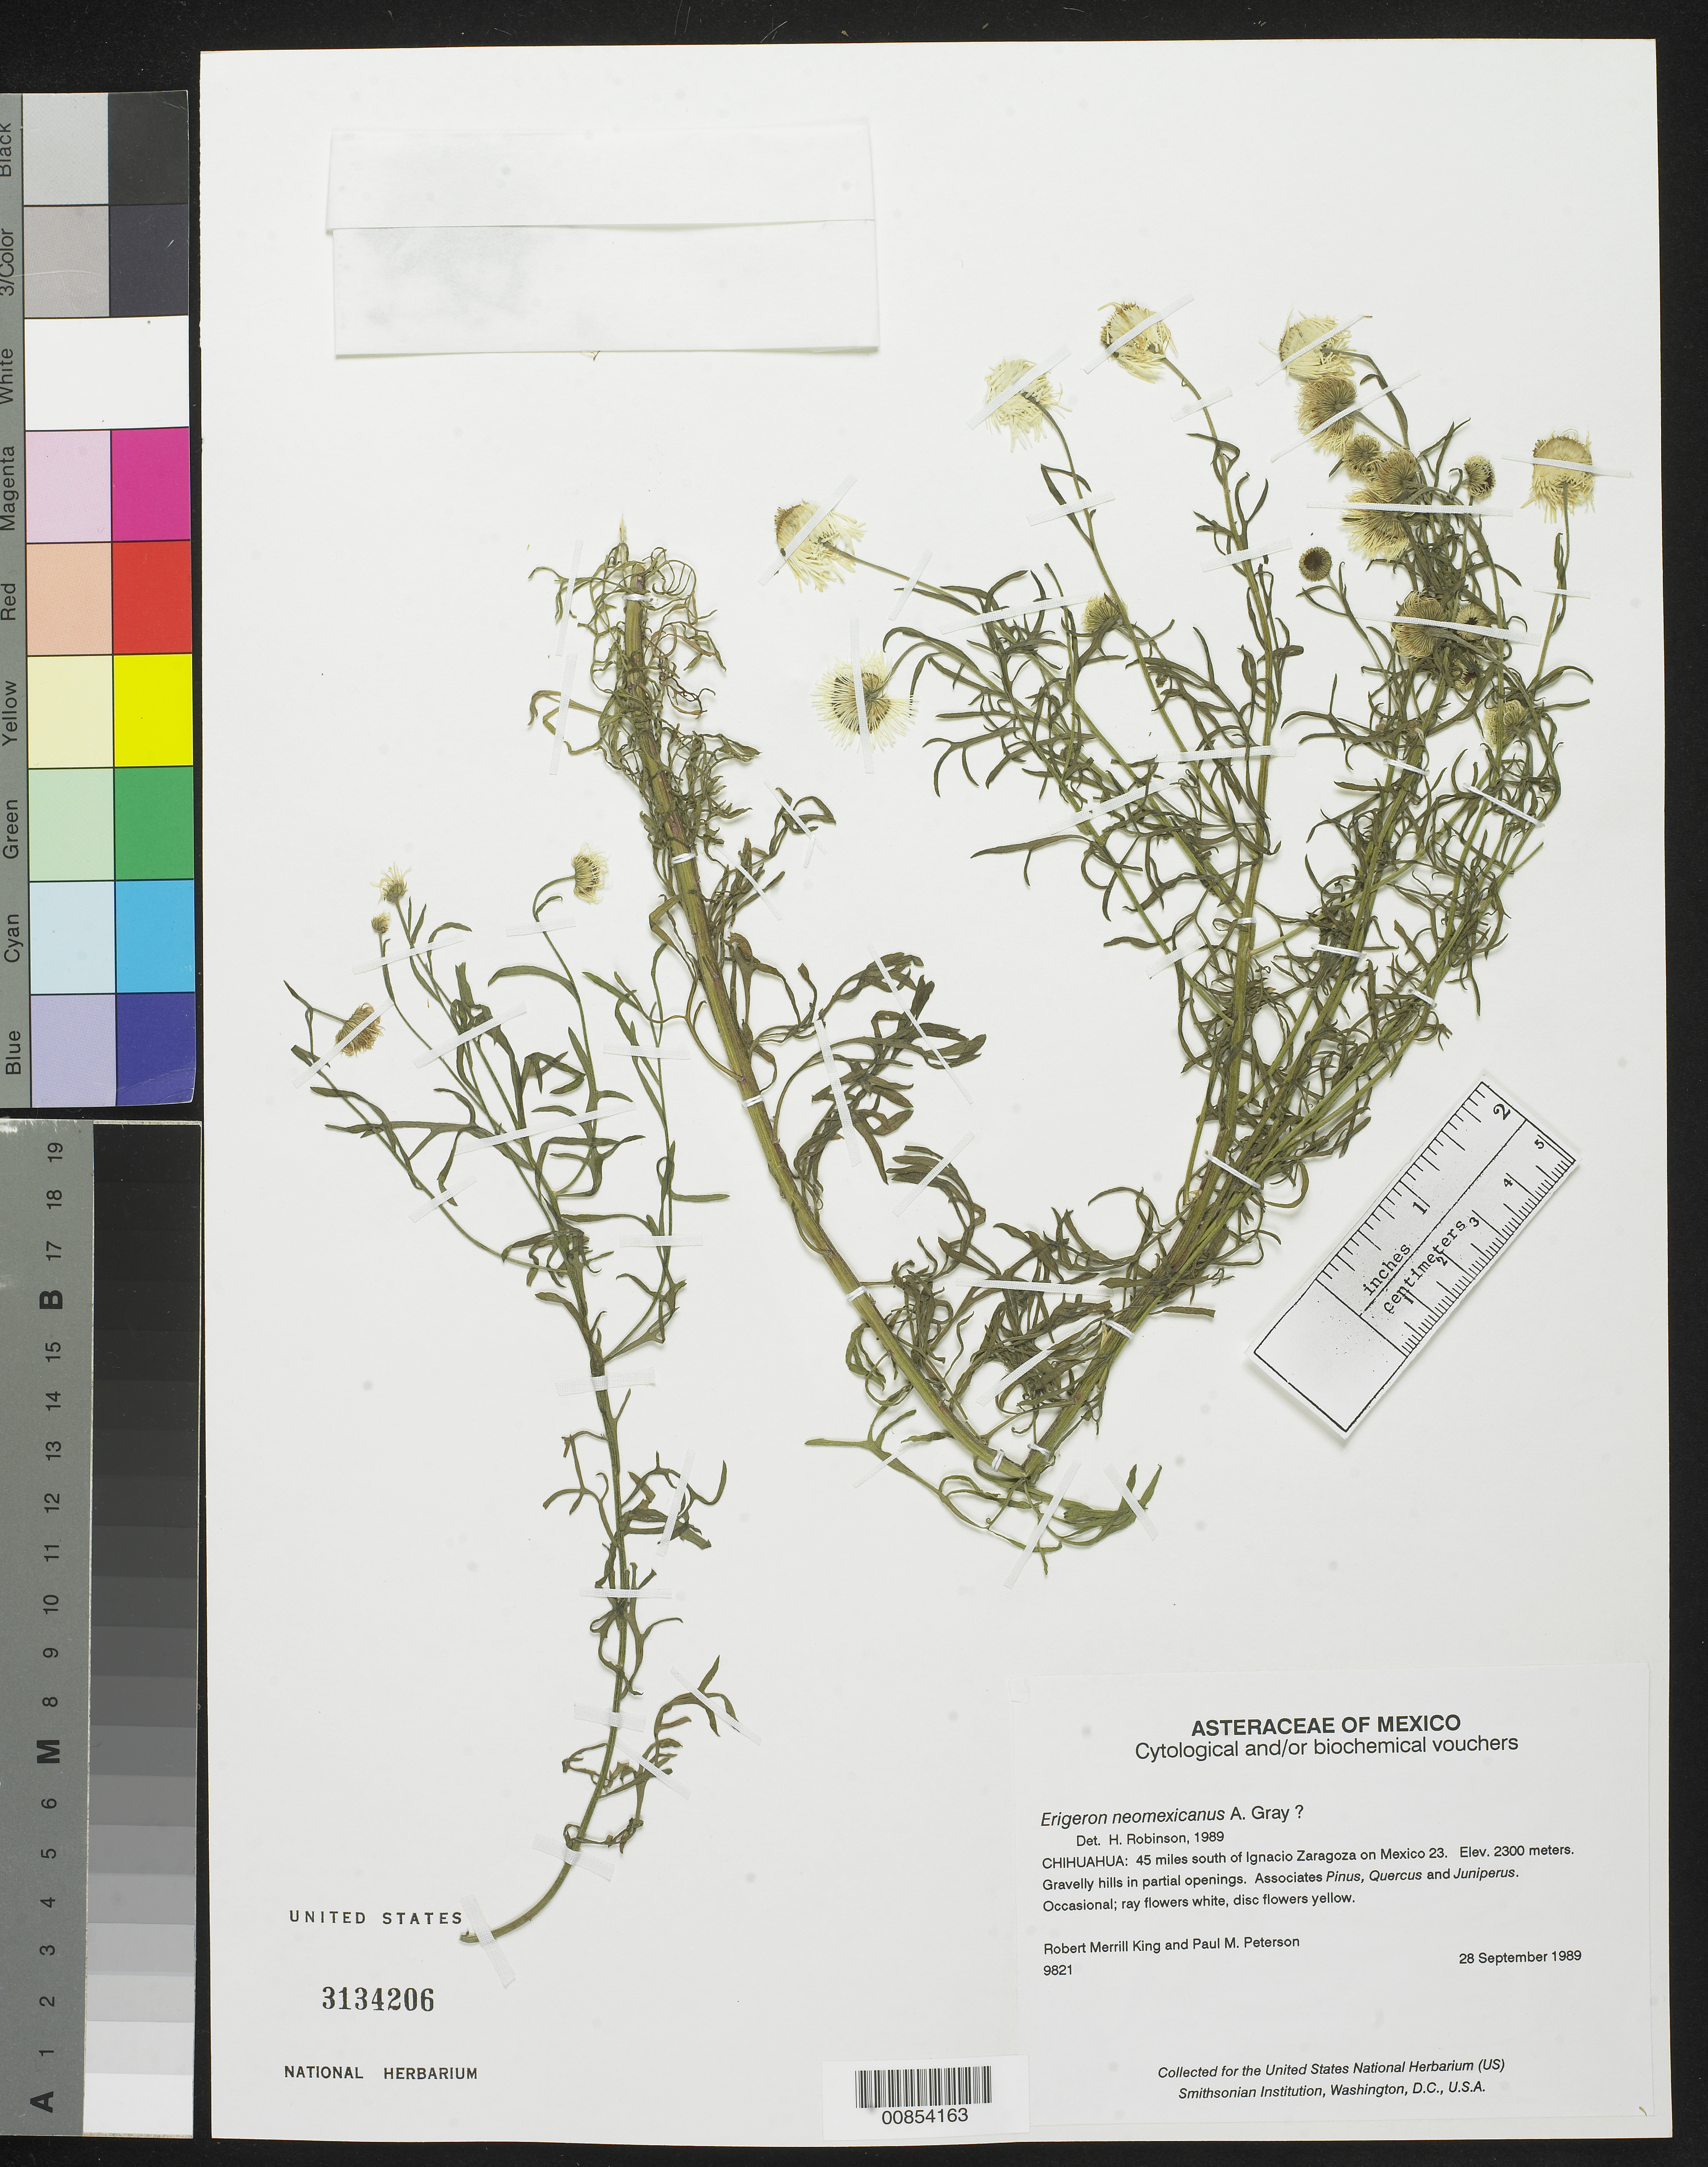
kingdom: Plantae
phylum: Tracheophyta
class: Magnoliopsida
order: Asterales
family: Asteraceae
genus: Erigeron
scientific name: Erigeron neomexicanus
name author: A. Gray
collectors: R. M. King & P. M. Peterson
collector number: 9821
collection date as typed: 28 Sep 1989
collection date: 1989-09-28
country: Mexico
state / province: Chihuahua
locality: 45 miles south of Ignacio Zaragoza on Mexico 23.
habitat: Gravelly hills in partial openings. Associates Pinus, Quercus and Juniperus.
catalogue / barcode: US 3134206